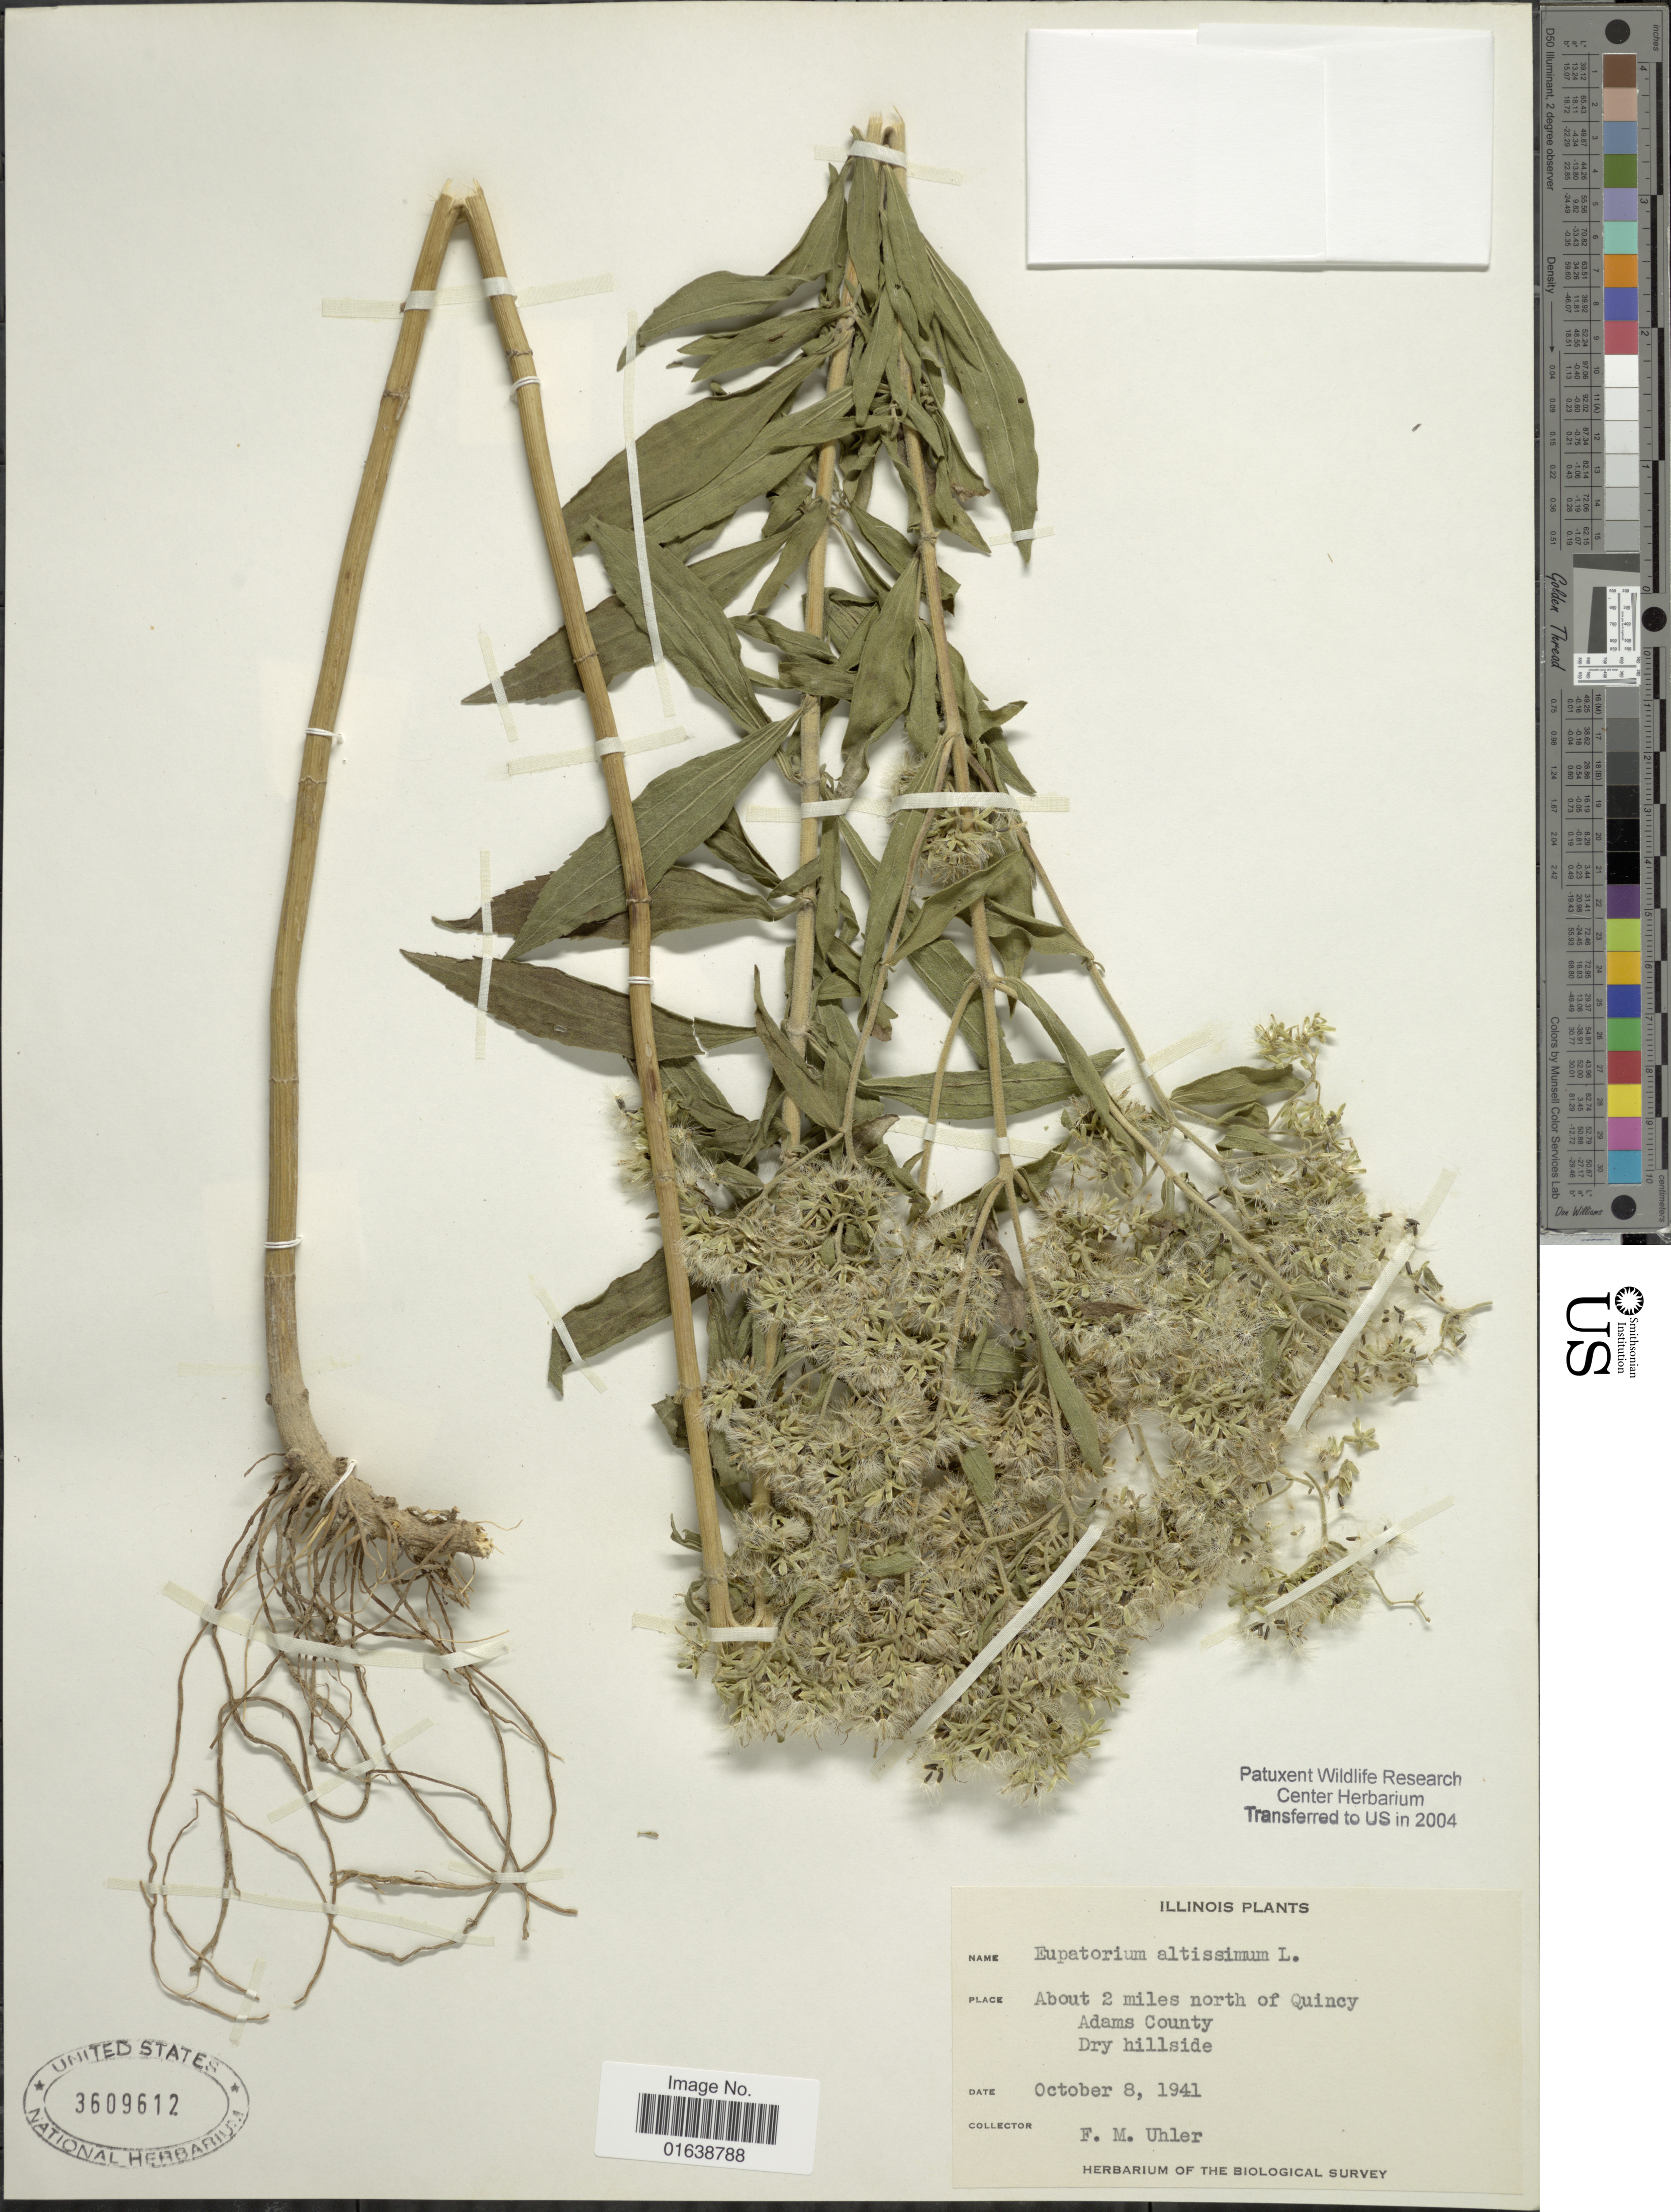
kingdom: Plantae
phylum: Tracheophyta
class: Magnoliopsida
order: Asterales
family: Asteraceae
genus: Eupatorium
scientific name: Eupatorium altissimum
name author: L.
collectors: F. M. Uhler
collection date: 1941-10-08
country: United States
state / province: Illinois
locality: Illinois. About 2 miles north of Quincy. Adams County. Dry hillside.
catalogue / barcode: US 3609612